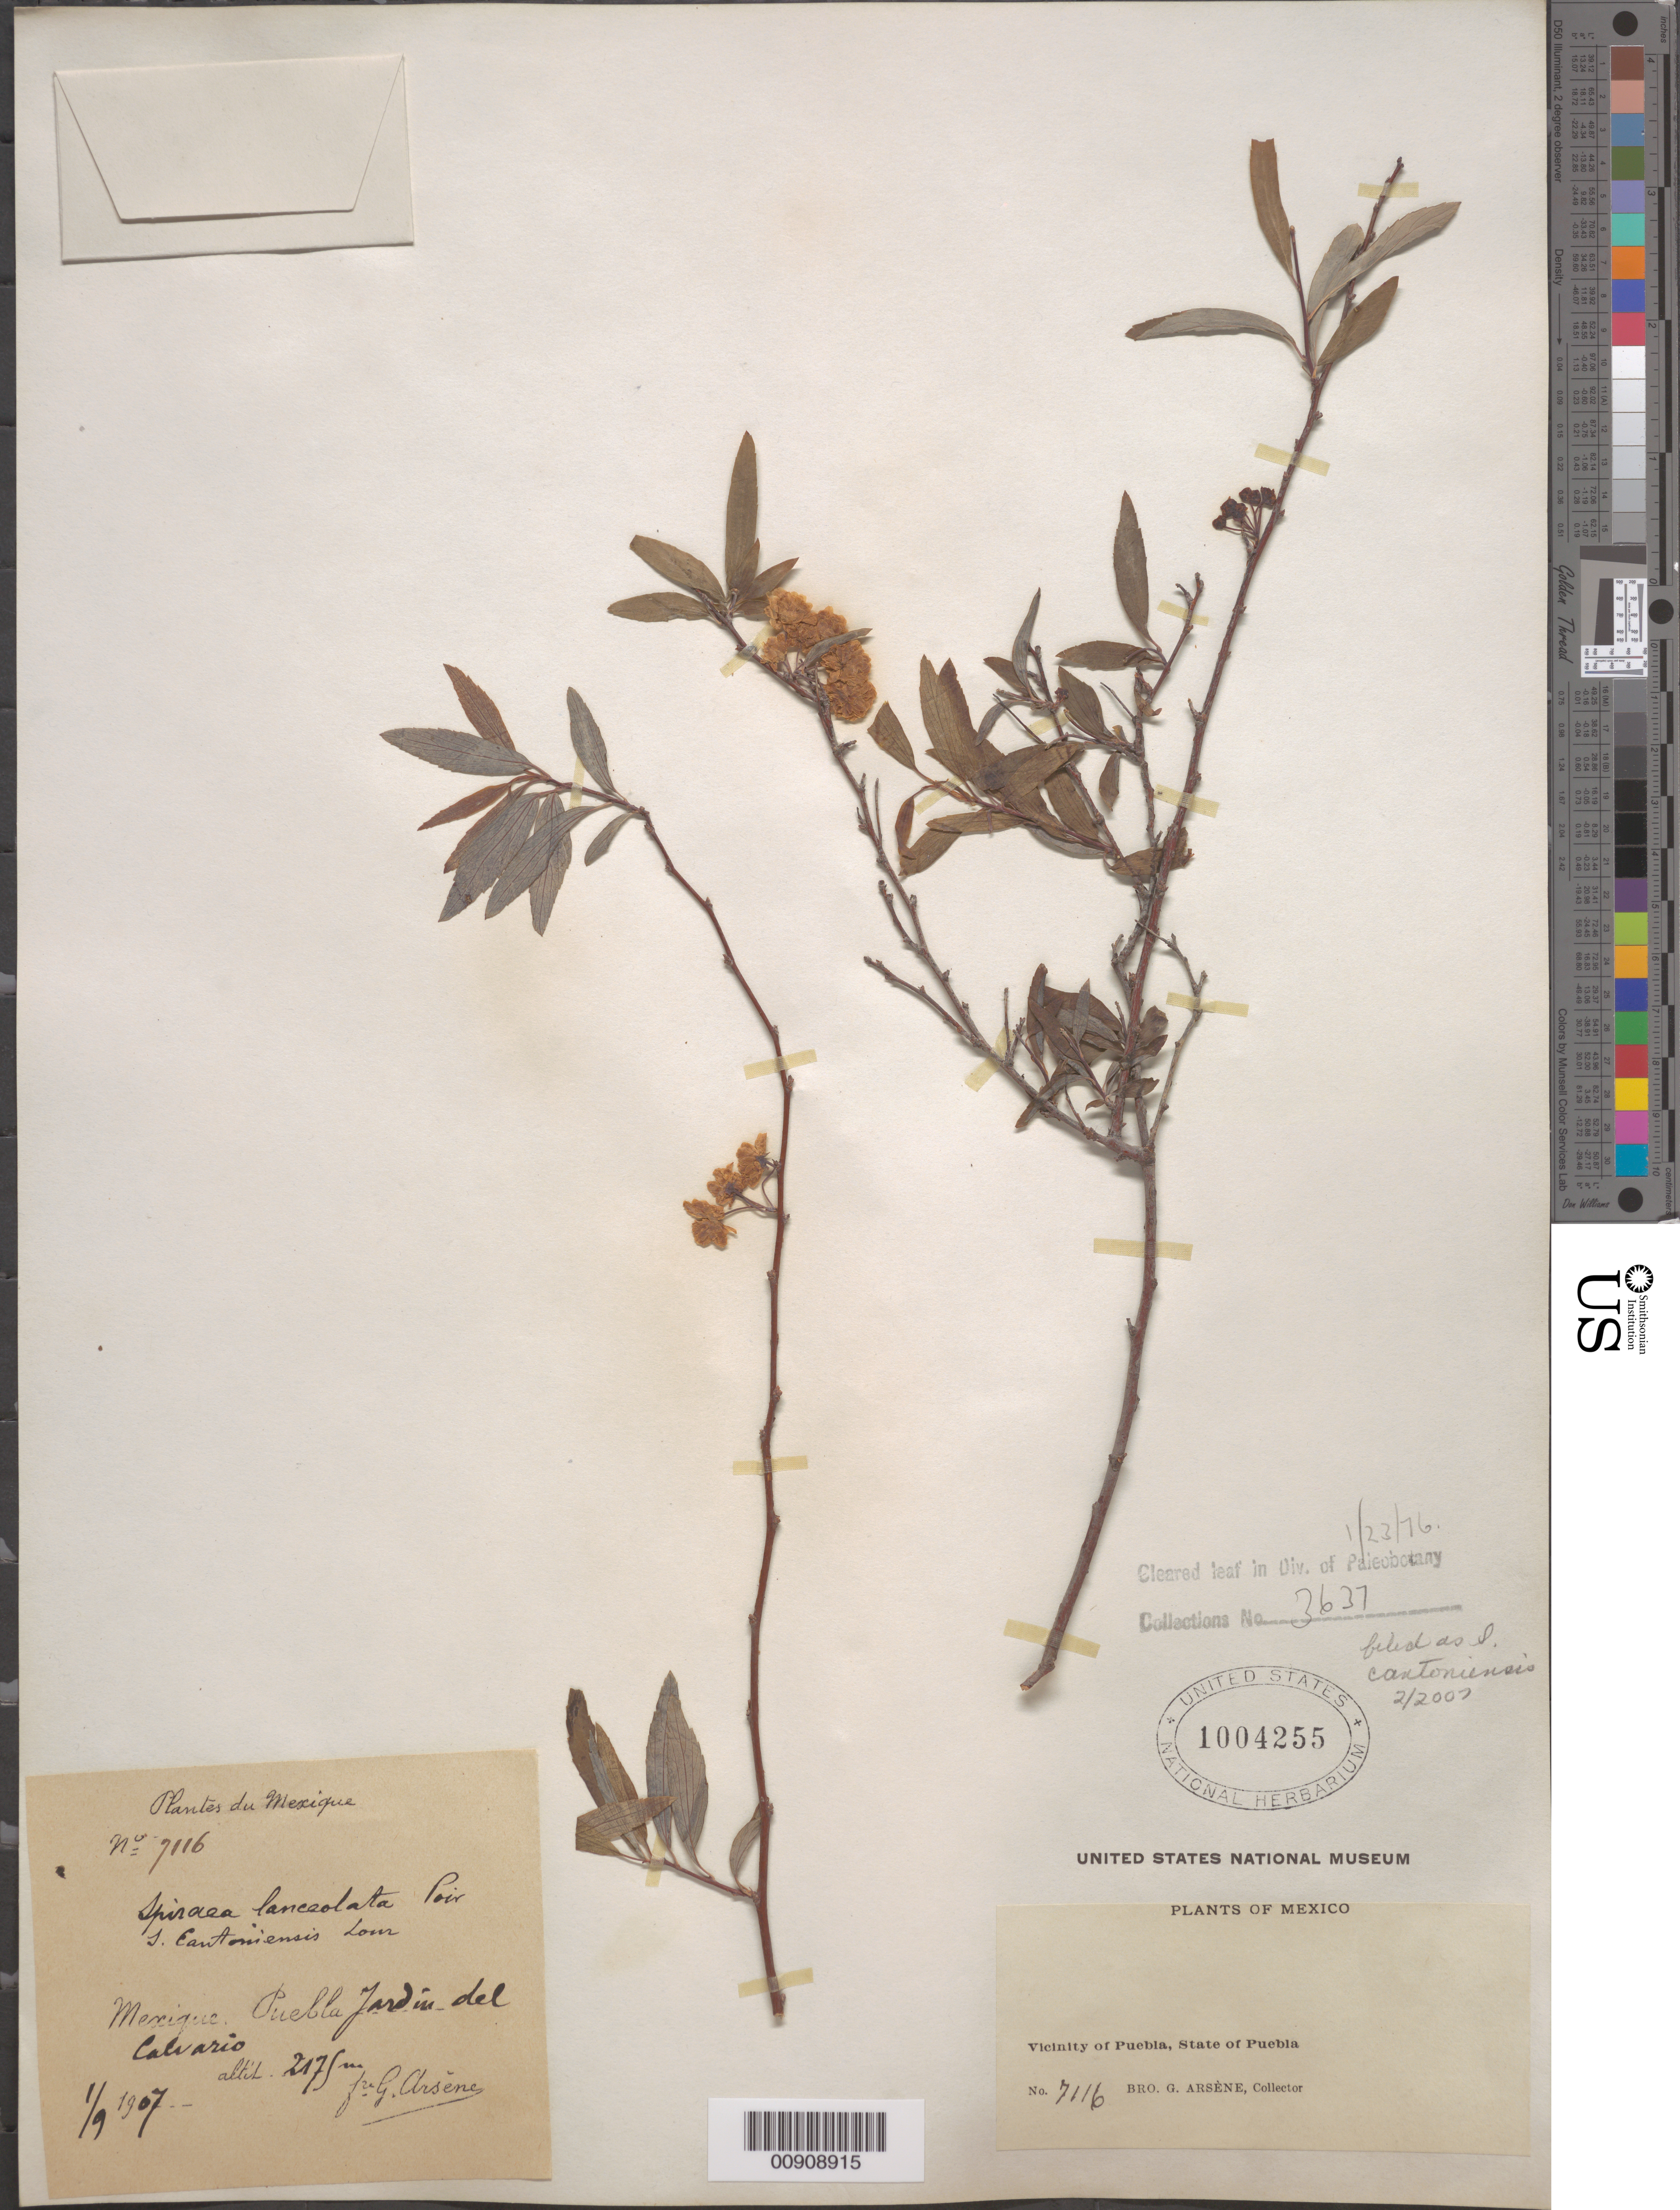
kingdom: Plantae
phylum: Tracheophyta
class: Magnoliopsida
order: Rosales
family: Rosaceae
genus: Spiraea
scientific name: Spiraea cantoniensis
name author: Lour.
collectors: Bro. G. Arsène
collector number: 7116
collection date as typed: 01 Sep 1907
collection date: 1907-09-01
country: Mexico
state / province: Puebla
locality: Puebla: Jardín del Calvario.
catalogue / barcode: US 1004255